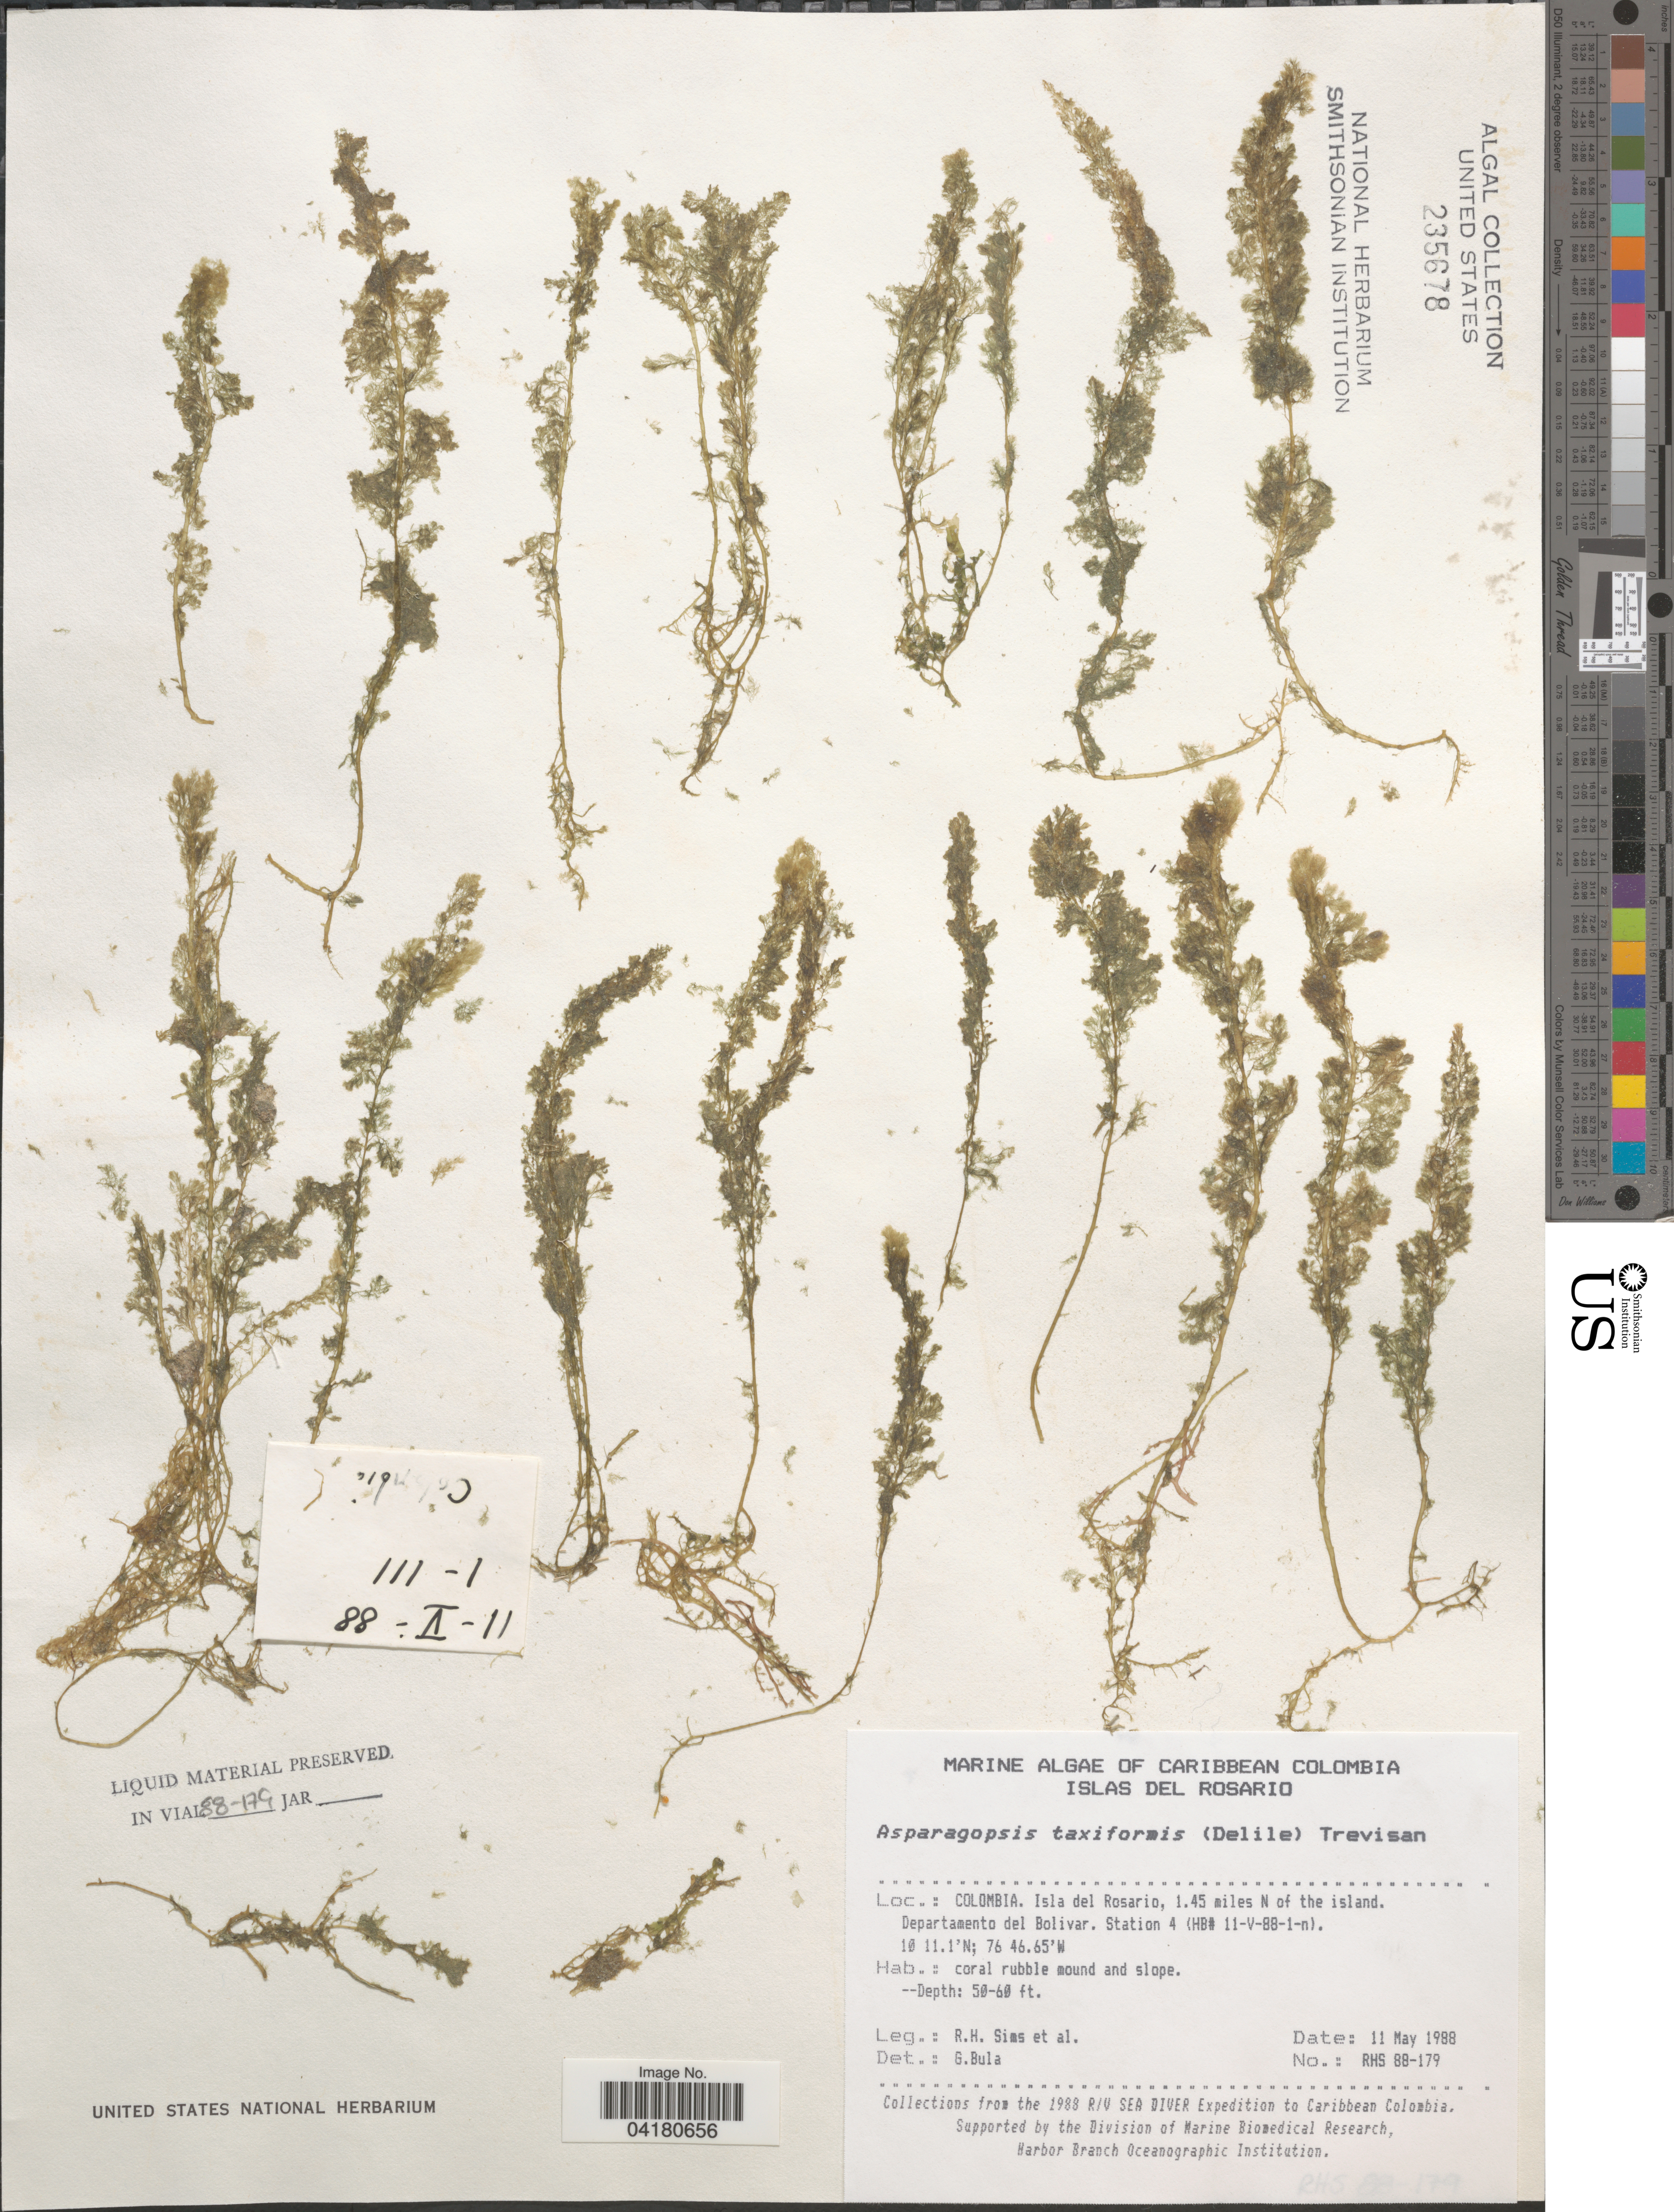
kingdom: Plantae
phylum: Rhodophyta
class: Florideophyceae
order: Bonnemaisoniales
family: Bonnemaisoniaceae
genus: Asparagopsis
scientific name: Asparagopsis taxiformis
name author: (Delile) Trevis.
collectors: R. H. Sims & et al.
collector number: RHS88-179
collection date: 1988-05-11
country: Colombia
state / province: Bolívar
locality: Caribbean Colombia. Isla del Rosario, 1.45 miles N of the island. Departamento del Bolivar. Station 4 (HB# 11-V-88-1-n). The 1988 R/V Sea Diver Expedition to Caribbean Colombia.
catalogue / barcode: US 235678